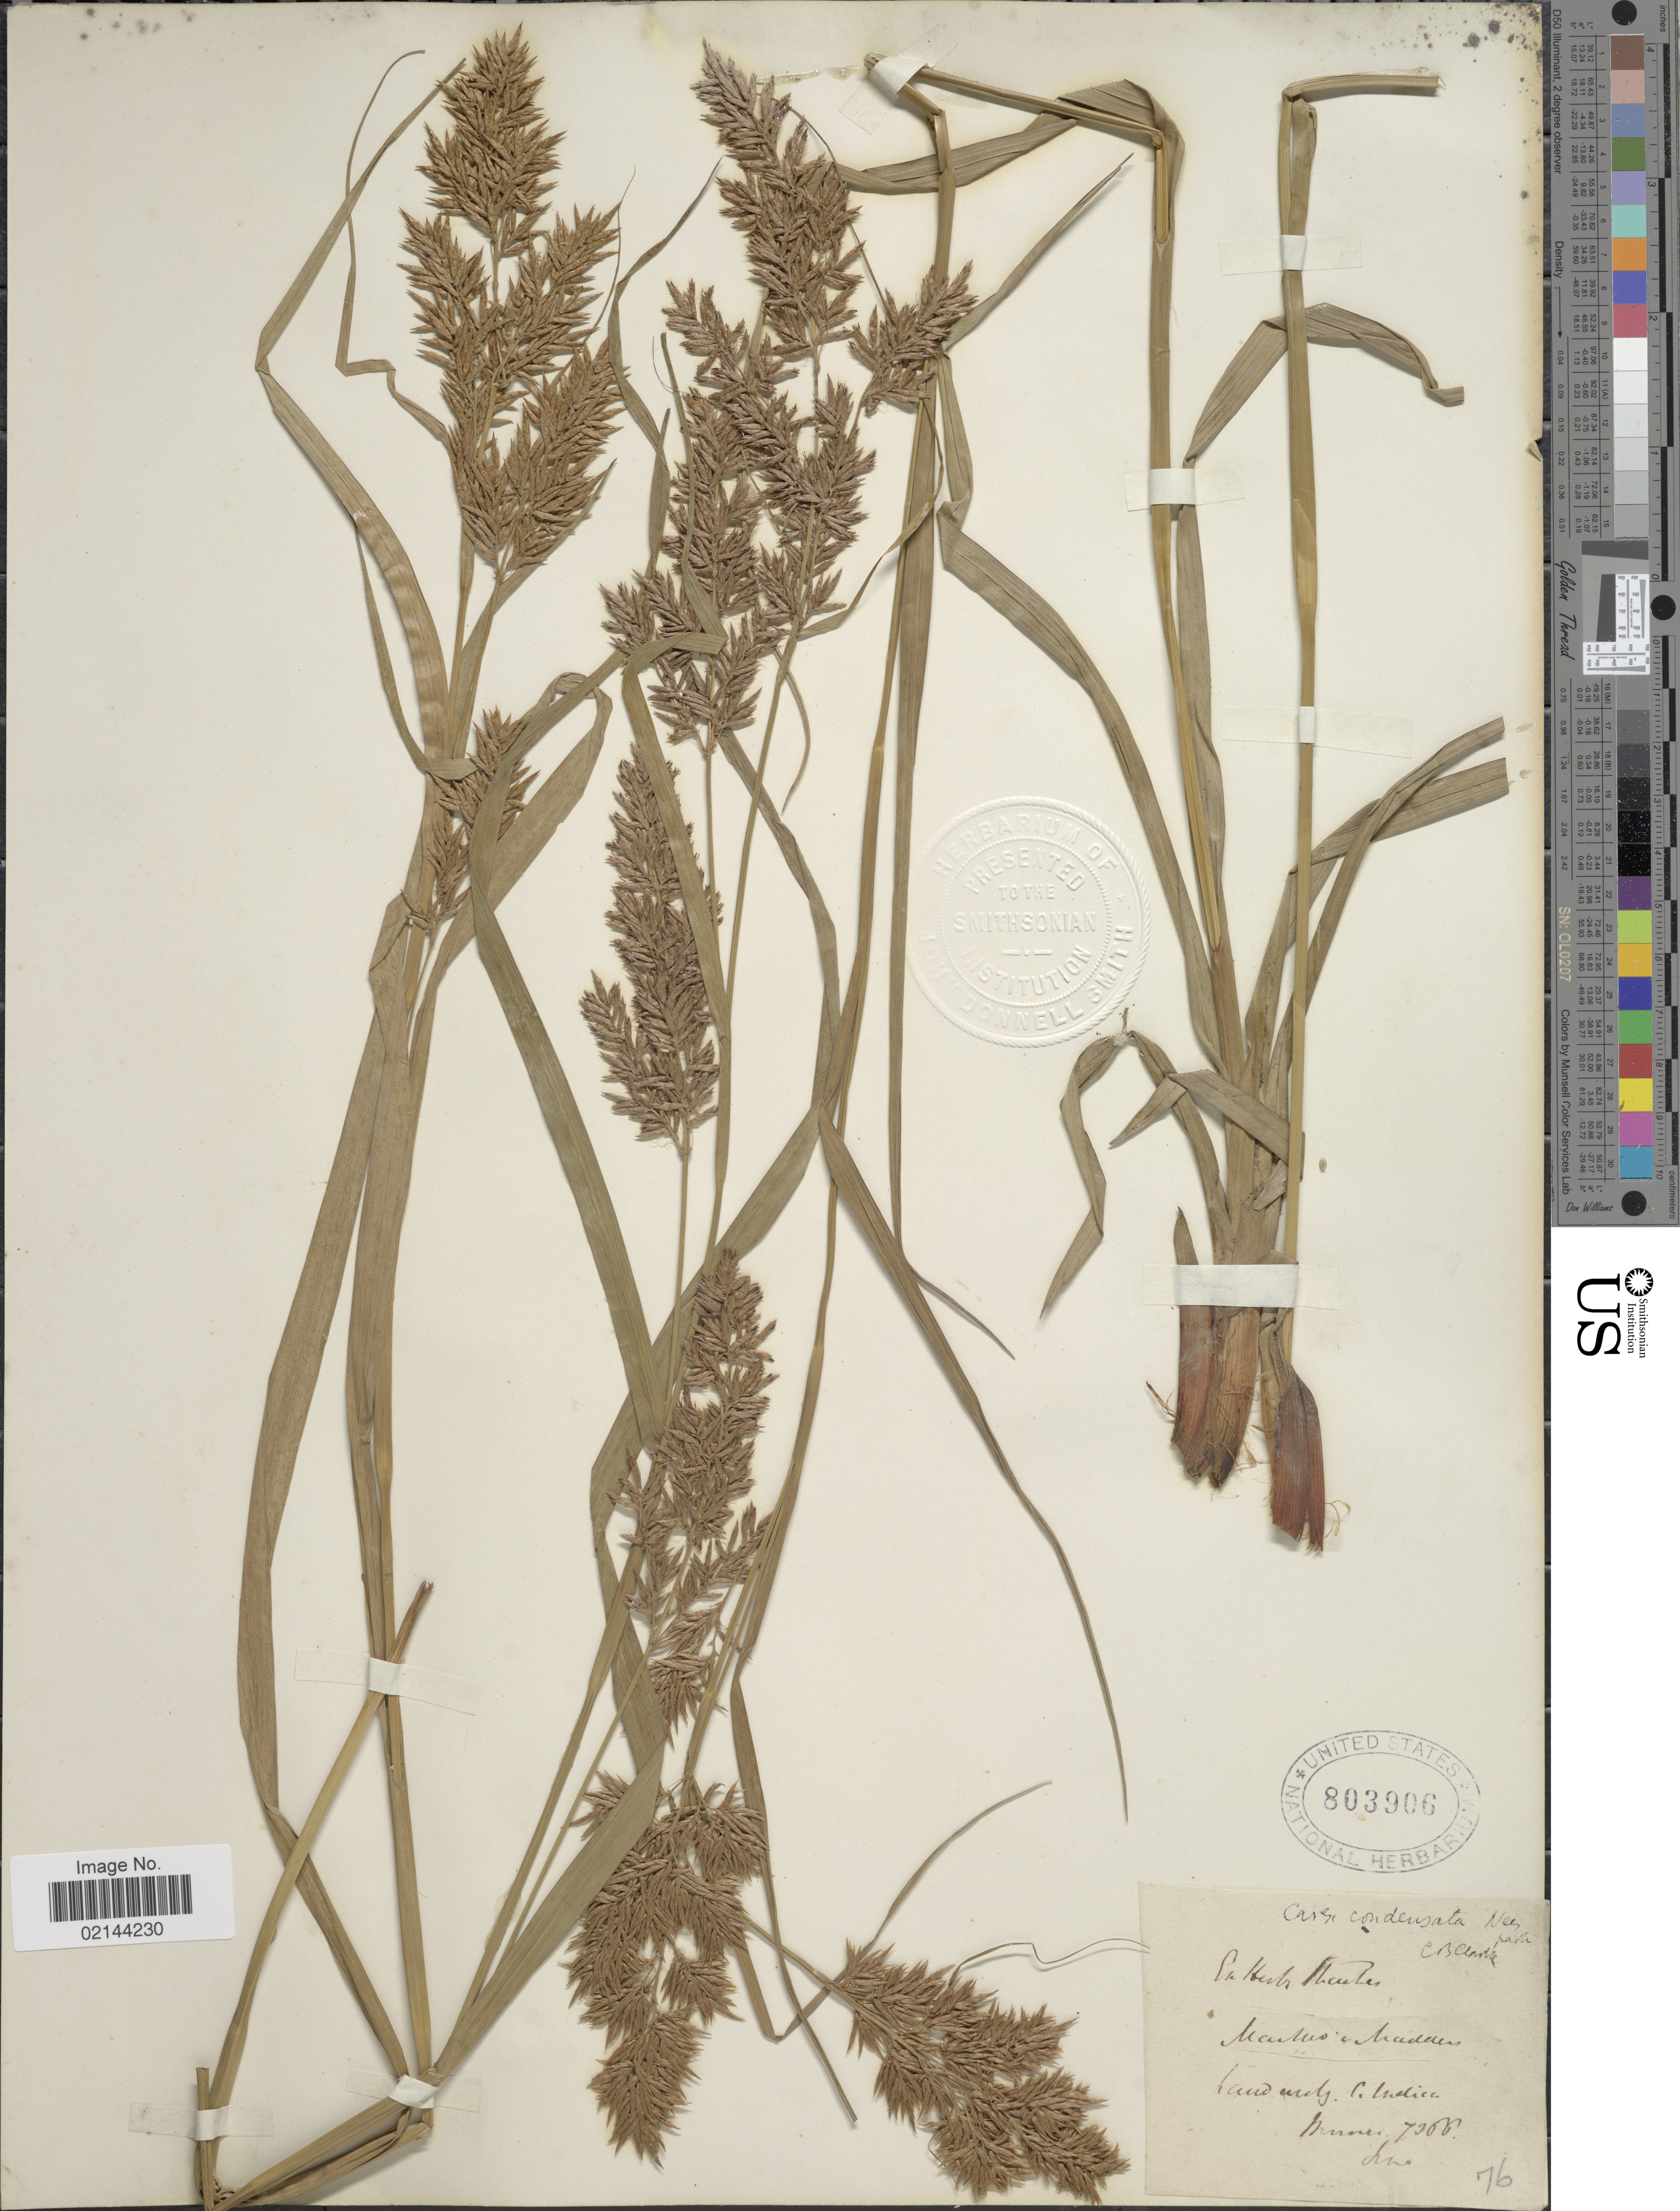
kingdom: Plantae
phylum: Tracheophyta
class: Liliopsida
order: Poales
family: Cyperaceae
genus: Carex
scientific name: Carex cruciata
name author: Wahlenb.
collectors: C. B. Clarke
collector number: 7366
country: India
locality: Landurdy, C. Indice Mermer [interpreted]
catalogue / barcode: US 803906